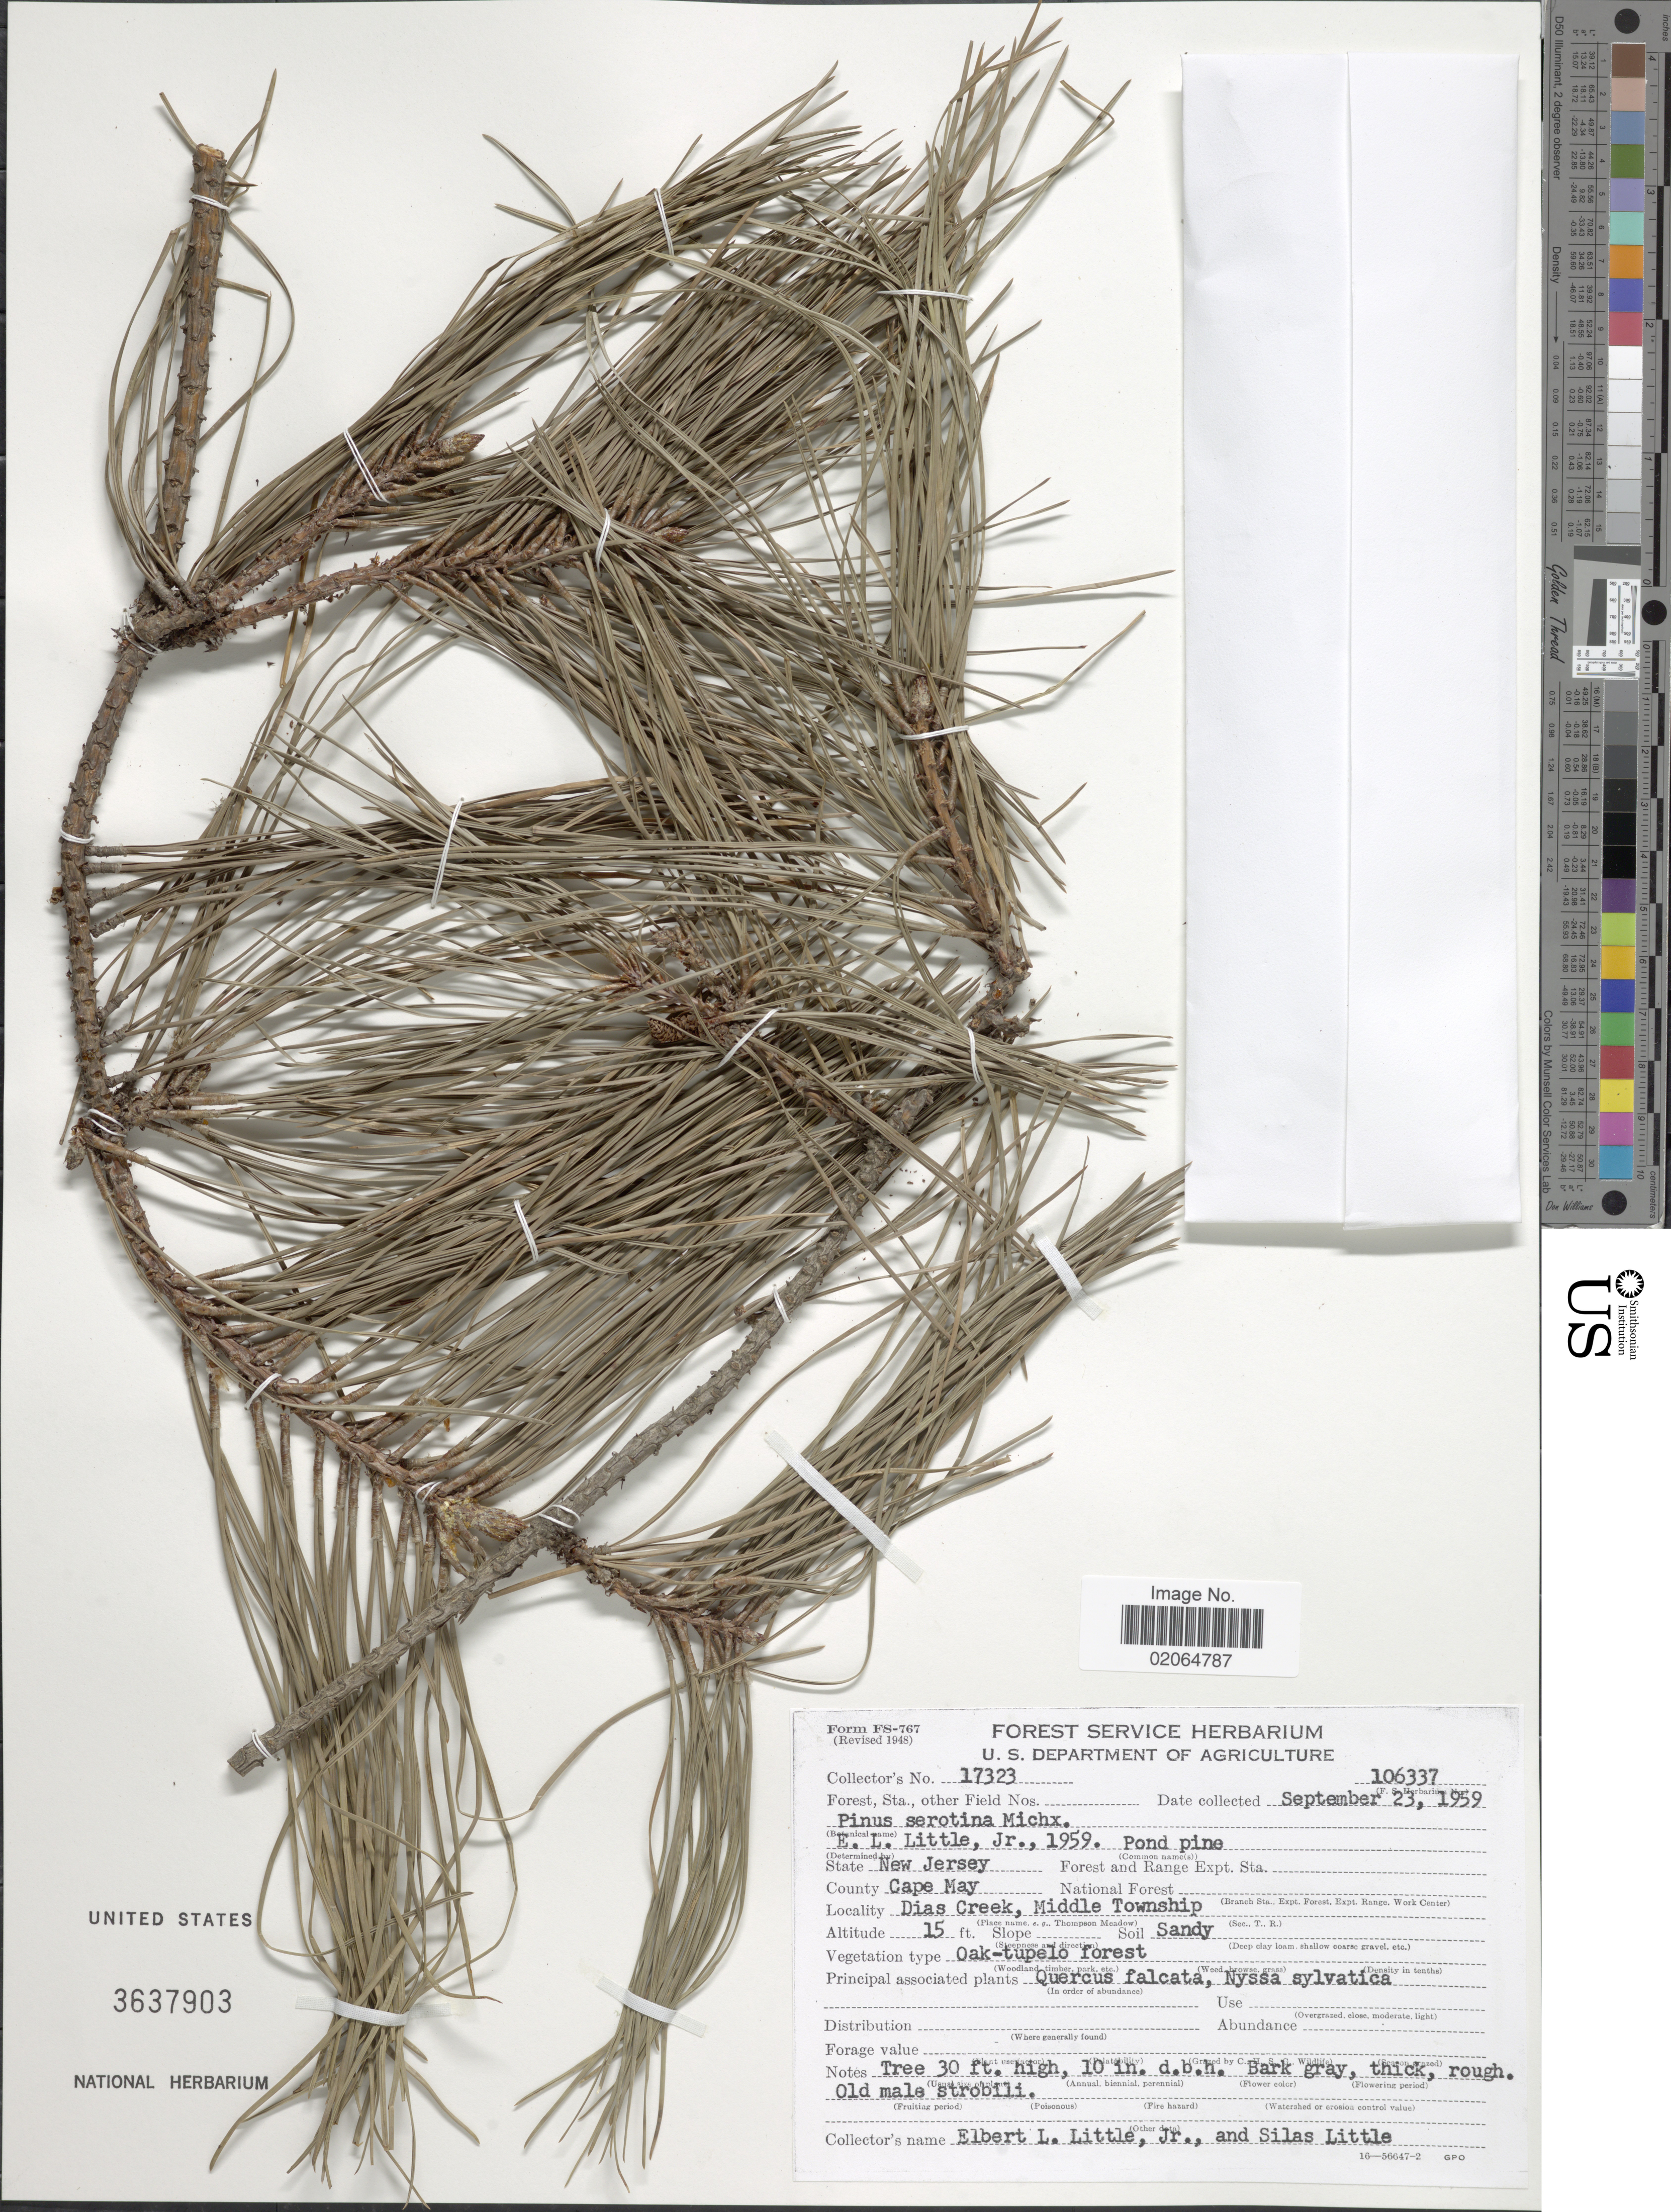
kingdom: Plantae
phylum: Tracheophyta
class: Pinopsida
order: Pinales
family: Pinaceae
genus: Pinus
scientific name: Pinus serotina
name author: Michx.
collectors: E. L. Little & S. Little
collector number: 17323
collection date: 1959-09-23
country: United States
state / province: New Jersey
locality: County Cape May, Dias Creek, Middle Township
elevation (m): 5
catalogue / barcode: US 3637903